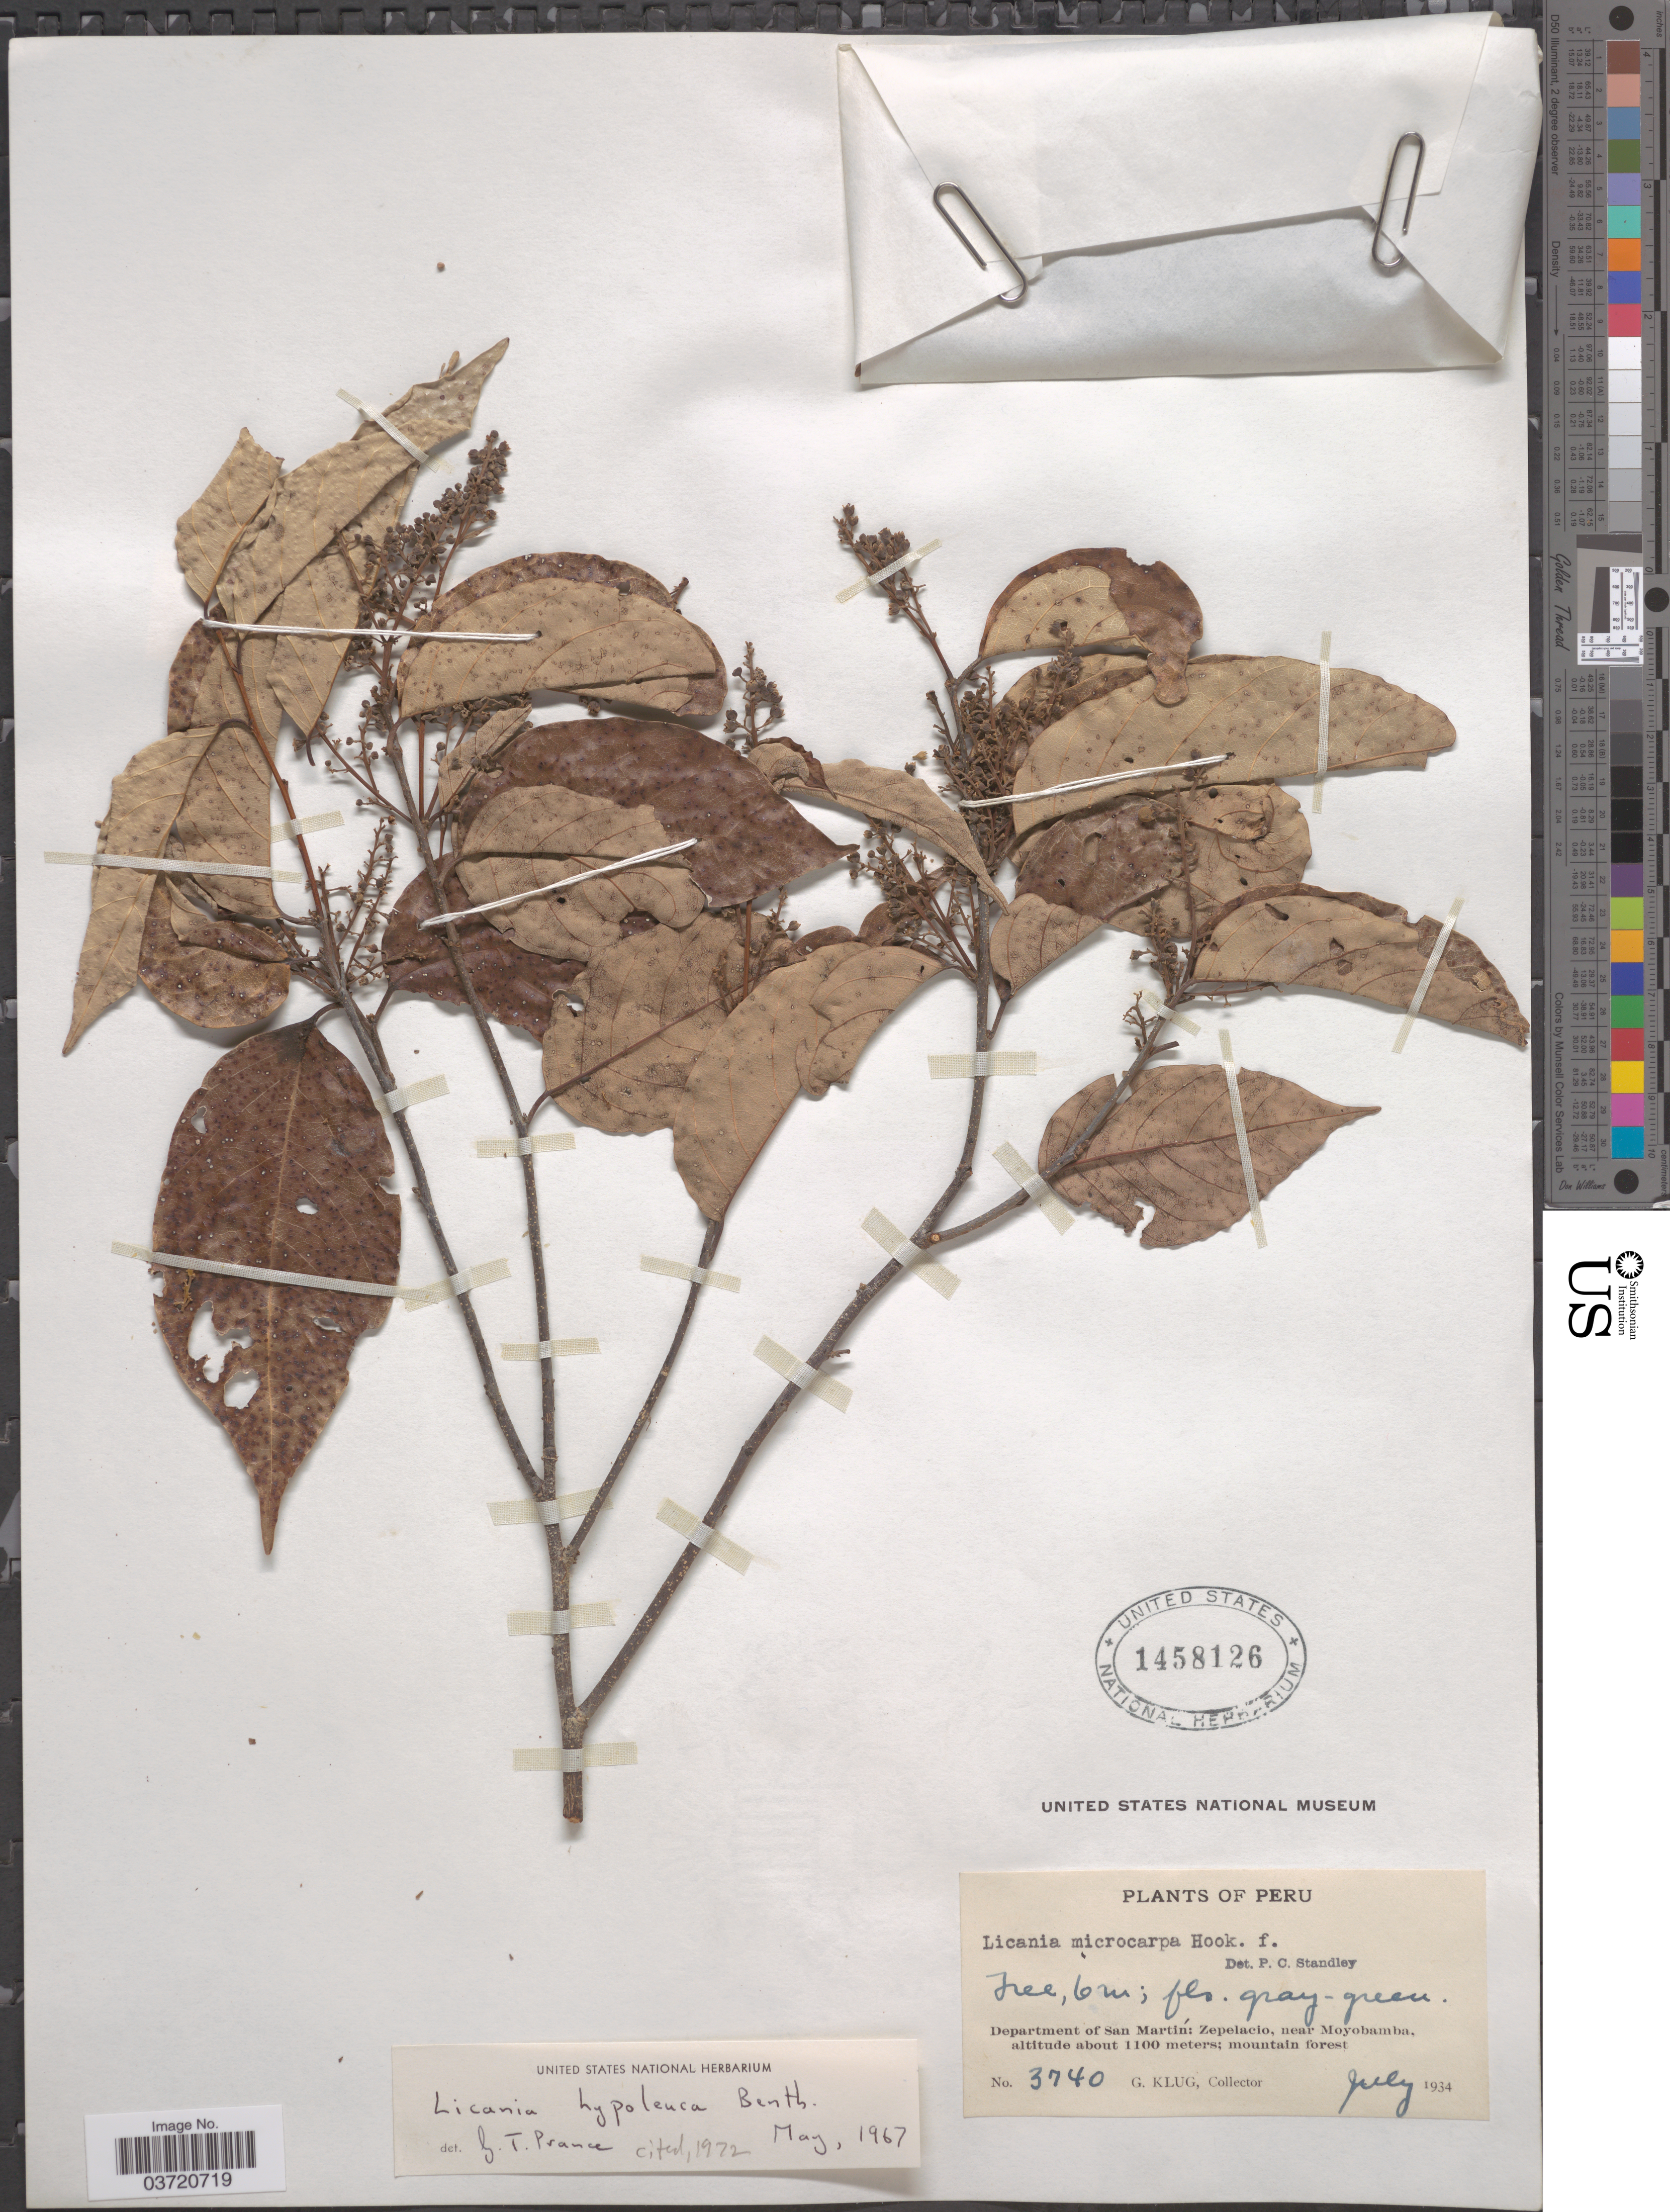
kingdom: Plantae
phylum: Tracheophyta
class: Magnoliopsida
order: Malpighiales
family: Chrysobalanaceae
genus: Licania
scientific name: Licania hypoleuca var. hypoleuca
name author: Benth.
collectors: G. Klug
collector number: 3740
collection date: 1934-07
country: Peru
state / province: San Martín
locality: Department of San Martín: Zepalacio, near Moyobamba.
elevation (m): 1100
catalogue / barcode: US 1458126